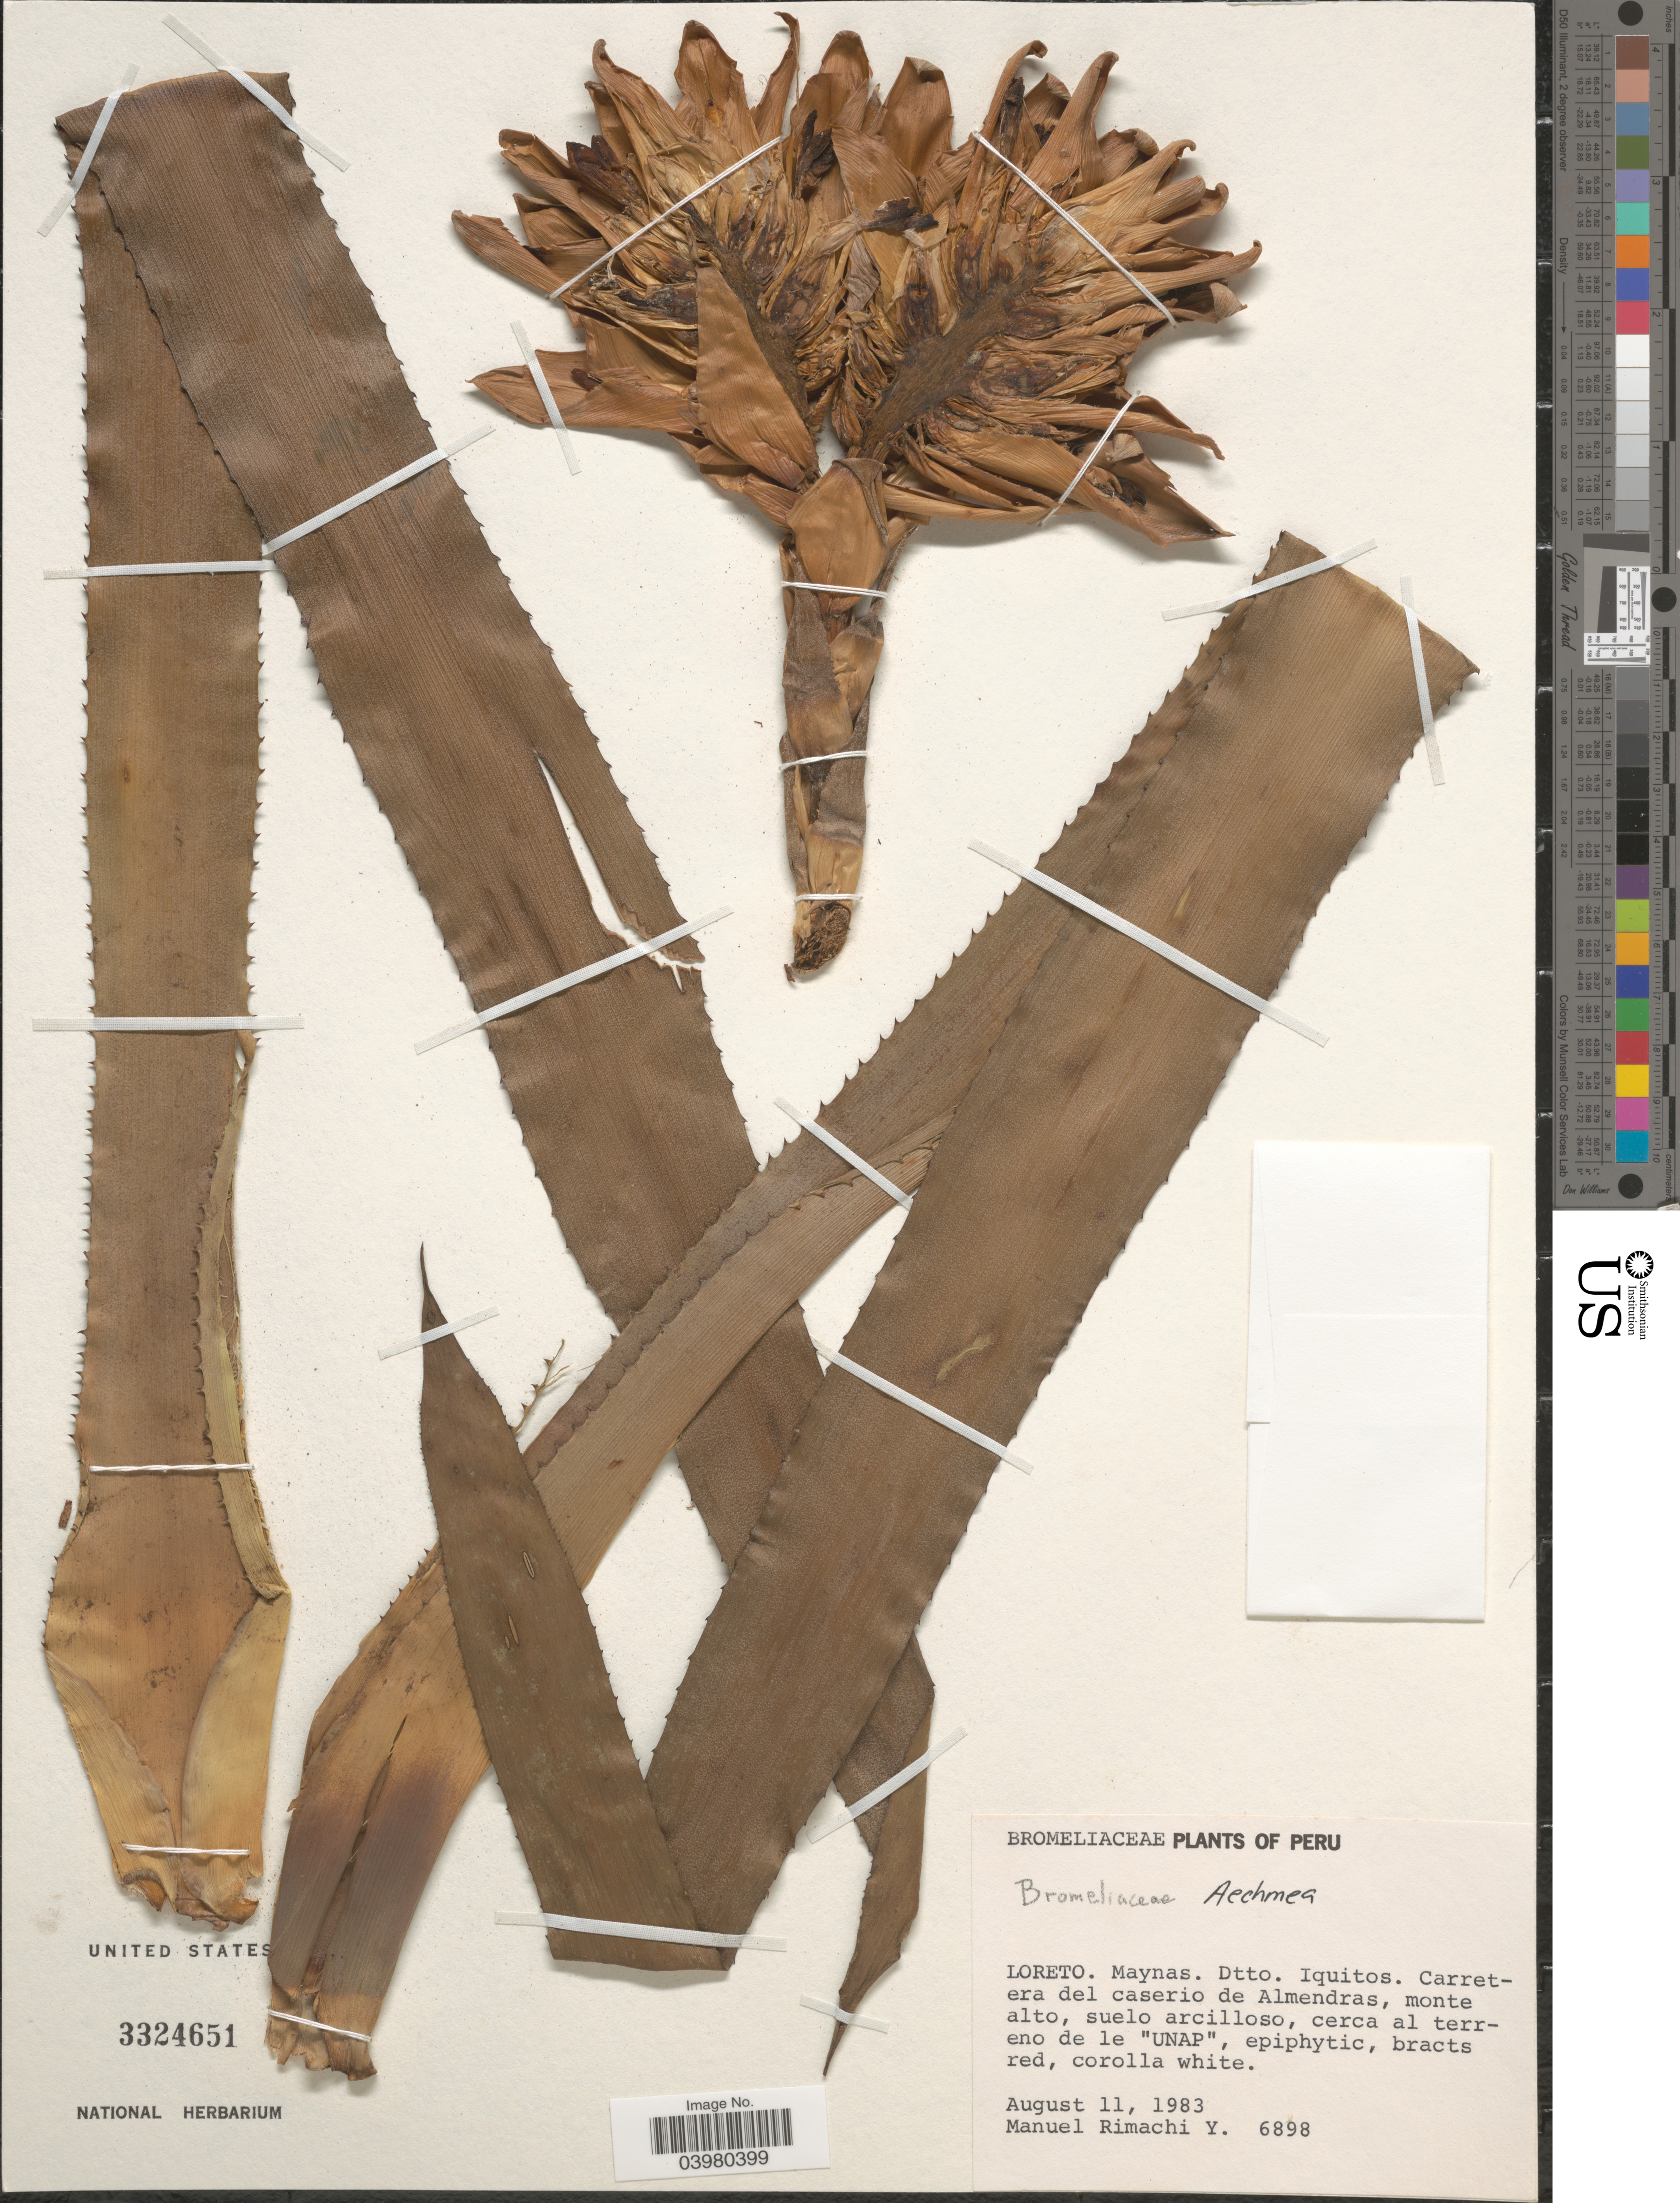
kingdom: Plantae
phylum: Tracheophyta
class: Liliopsida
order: Poales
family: Bromeliaceae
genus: Aechmea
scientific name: Aechmea sp.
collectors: M. Rimachi Y.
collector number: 6898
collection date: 1983-08-11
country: Peru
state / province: Loreto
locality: Maynas. Dtto. Iquitos. Carretera del caserio de Almendras, monte alto, suelo arcilloso, cerca al tereno de le "Unap".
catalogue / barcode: US 3324651